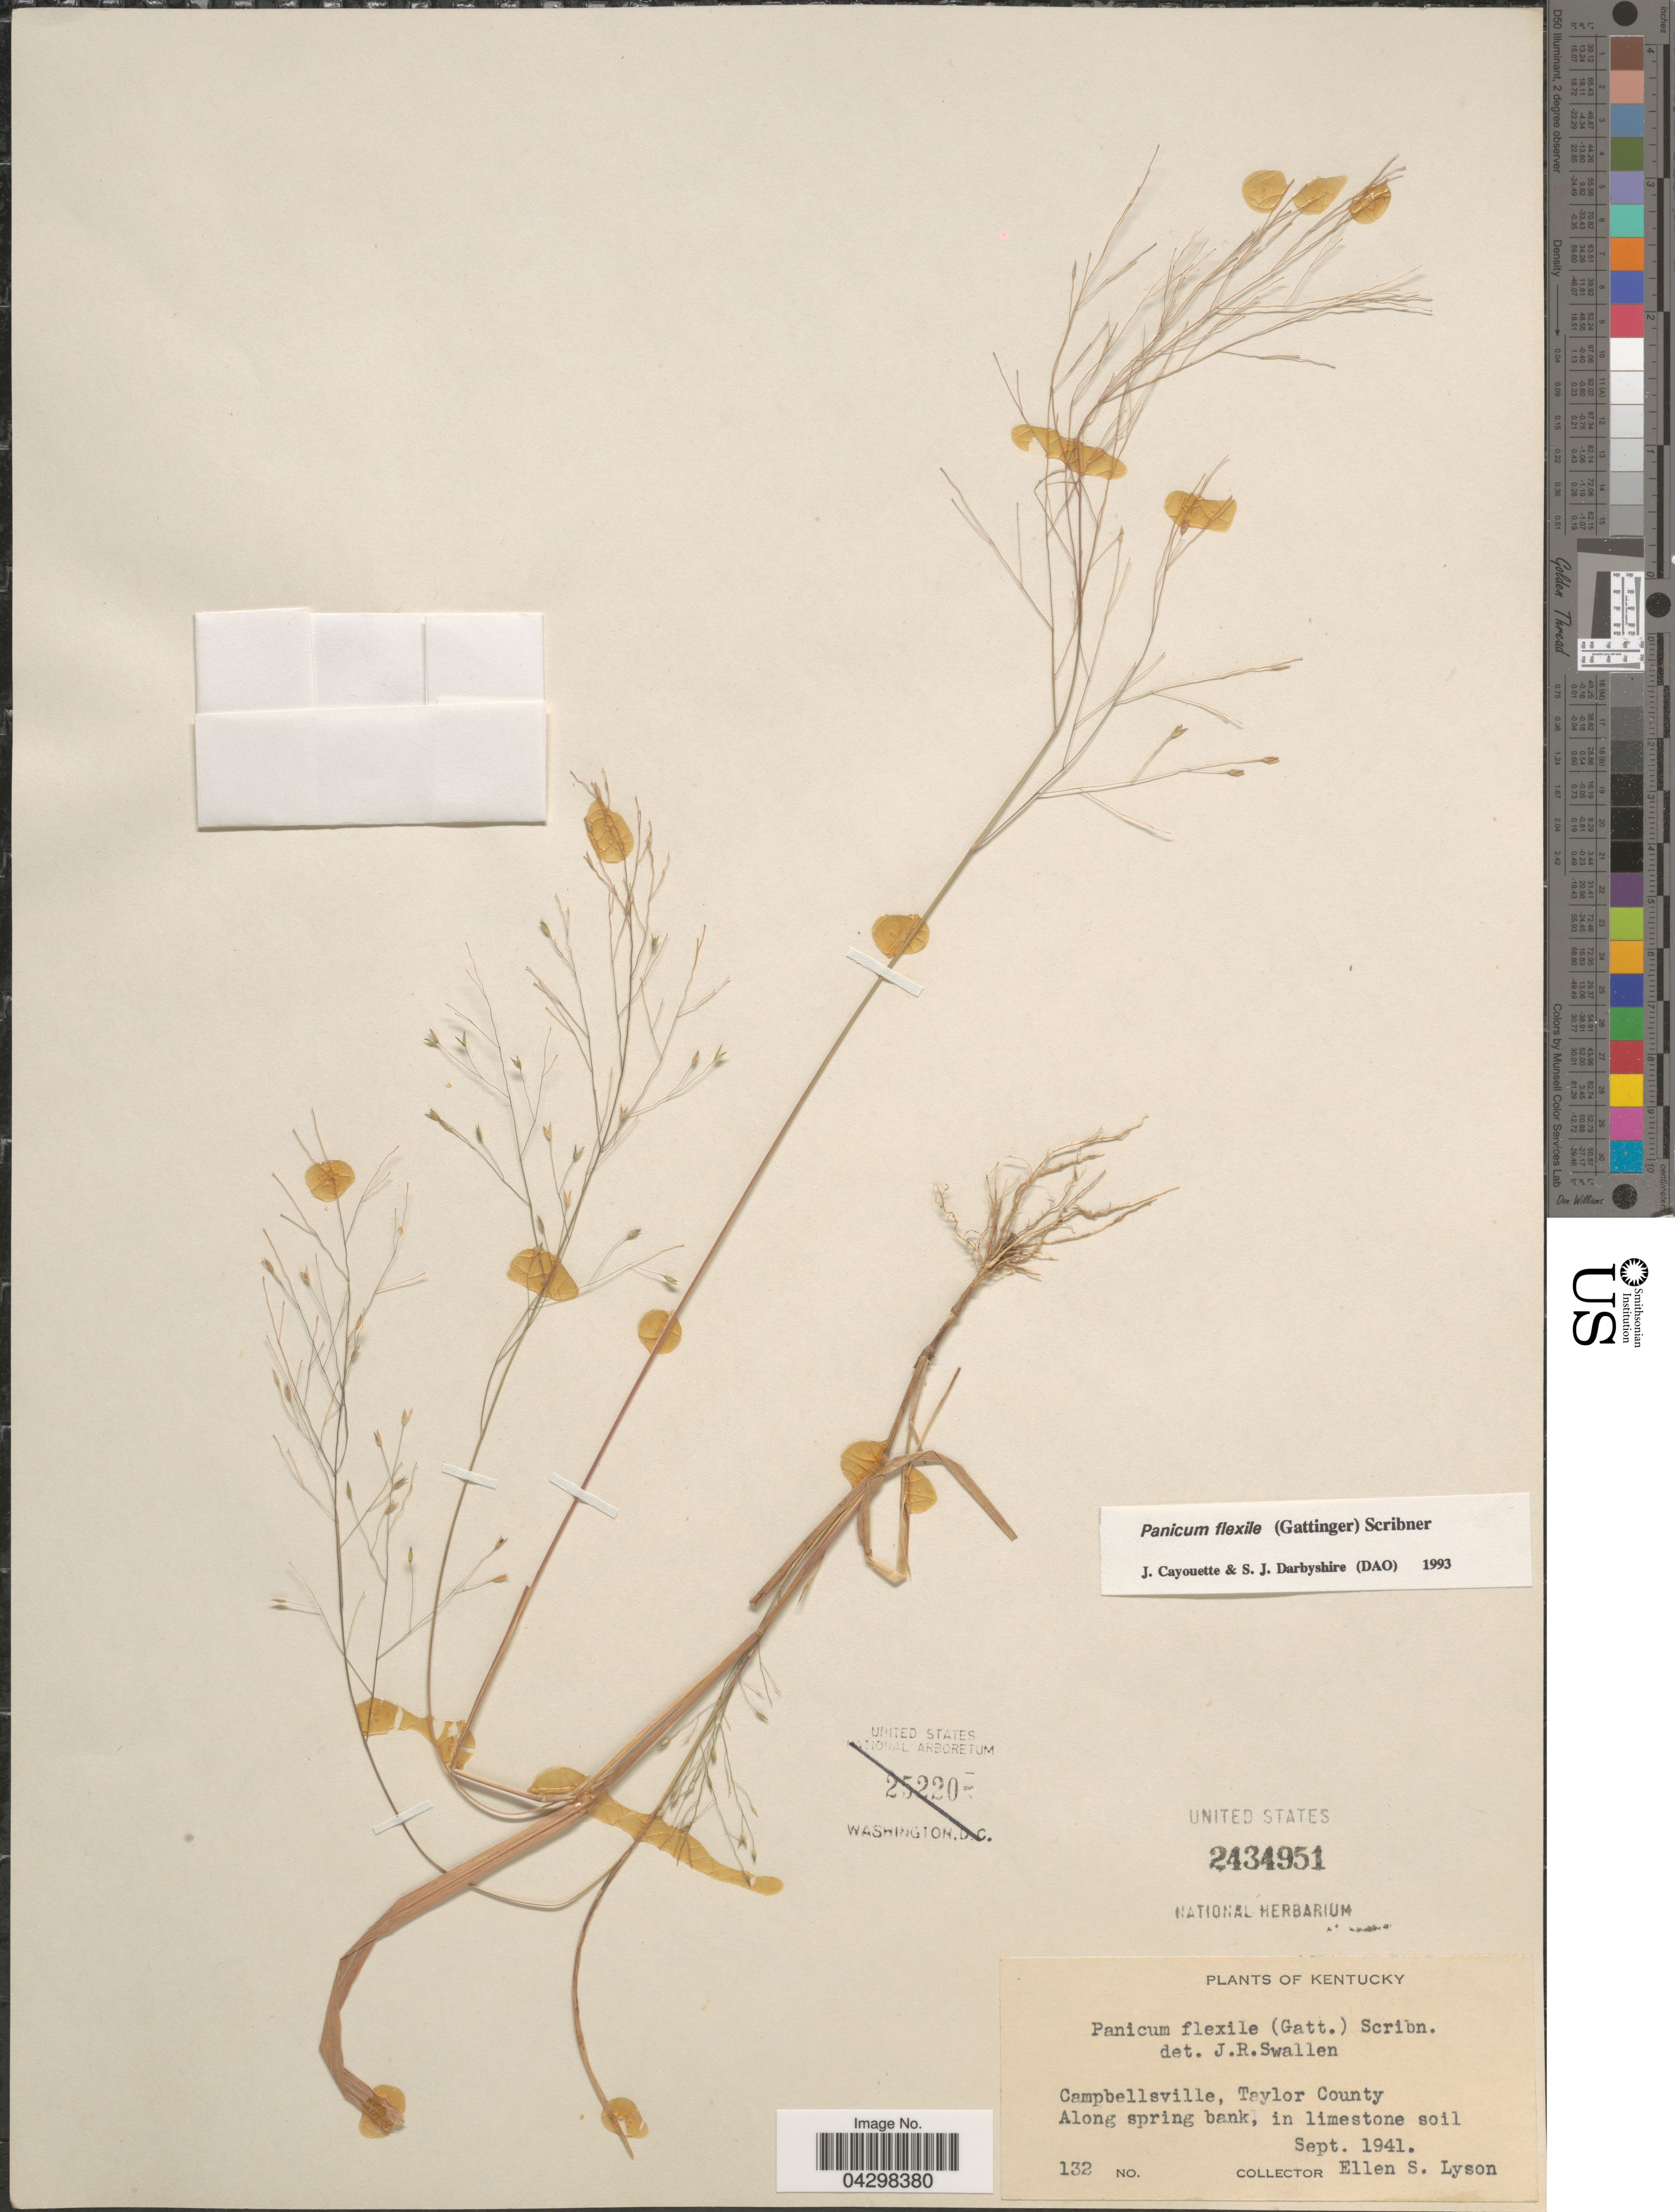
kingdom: Plantae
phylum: Tracheophyta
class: Liliopsida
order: Poales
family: Poaceae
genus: Panicum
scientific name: Panicum flexile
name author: (Gatt.) Scribn.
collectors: E. Lyon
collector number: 132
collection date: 1941-09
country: United States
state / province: Kentucky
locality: Campbellsville, Taylor County. Along spring bank, in limestone soil.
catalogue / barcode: US 2434951